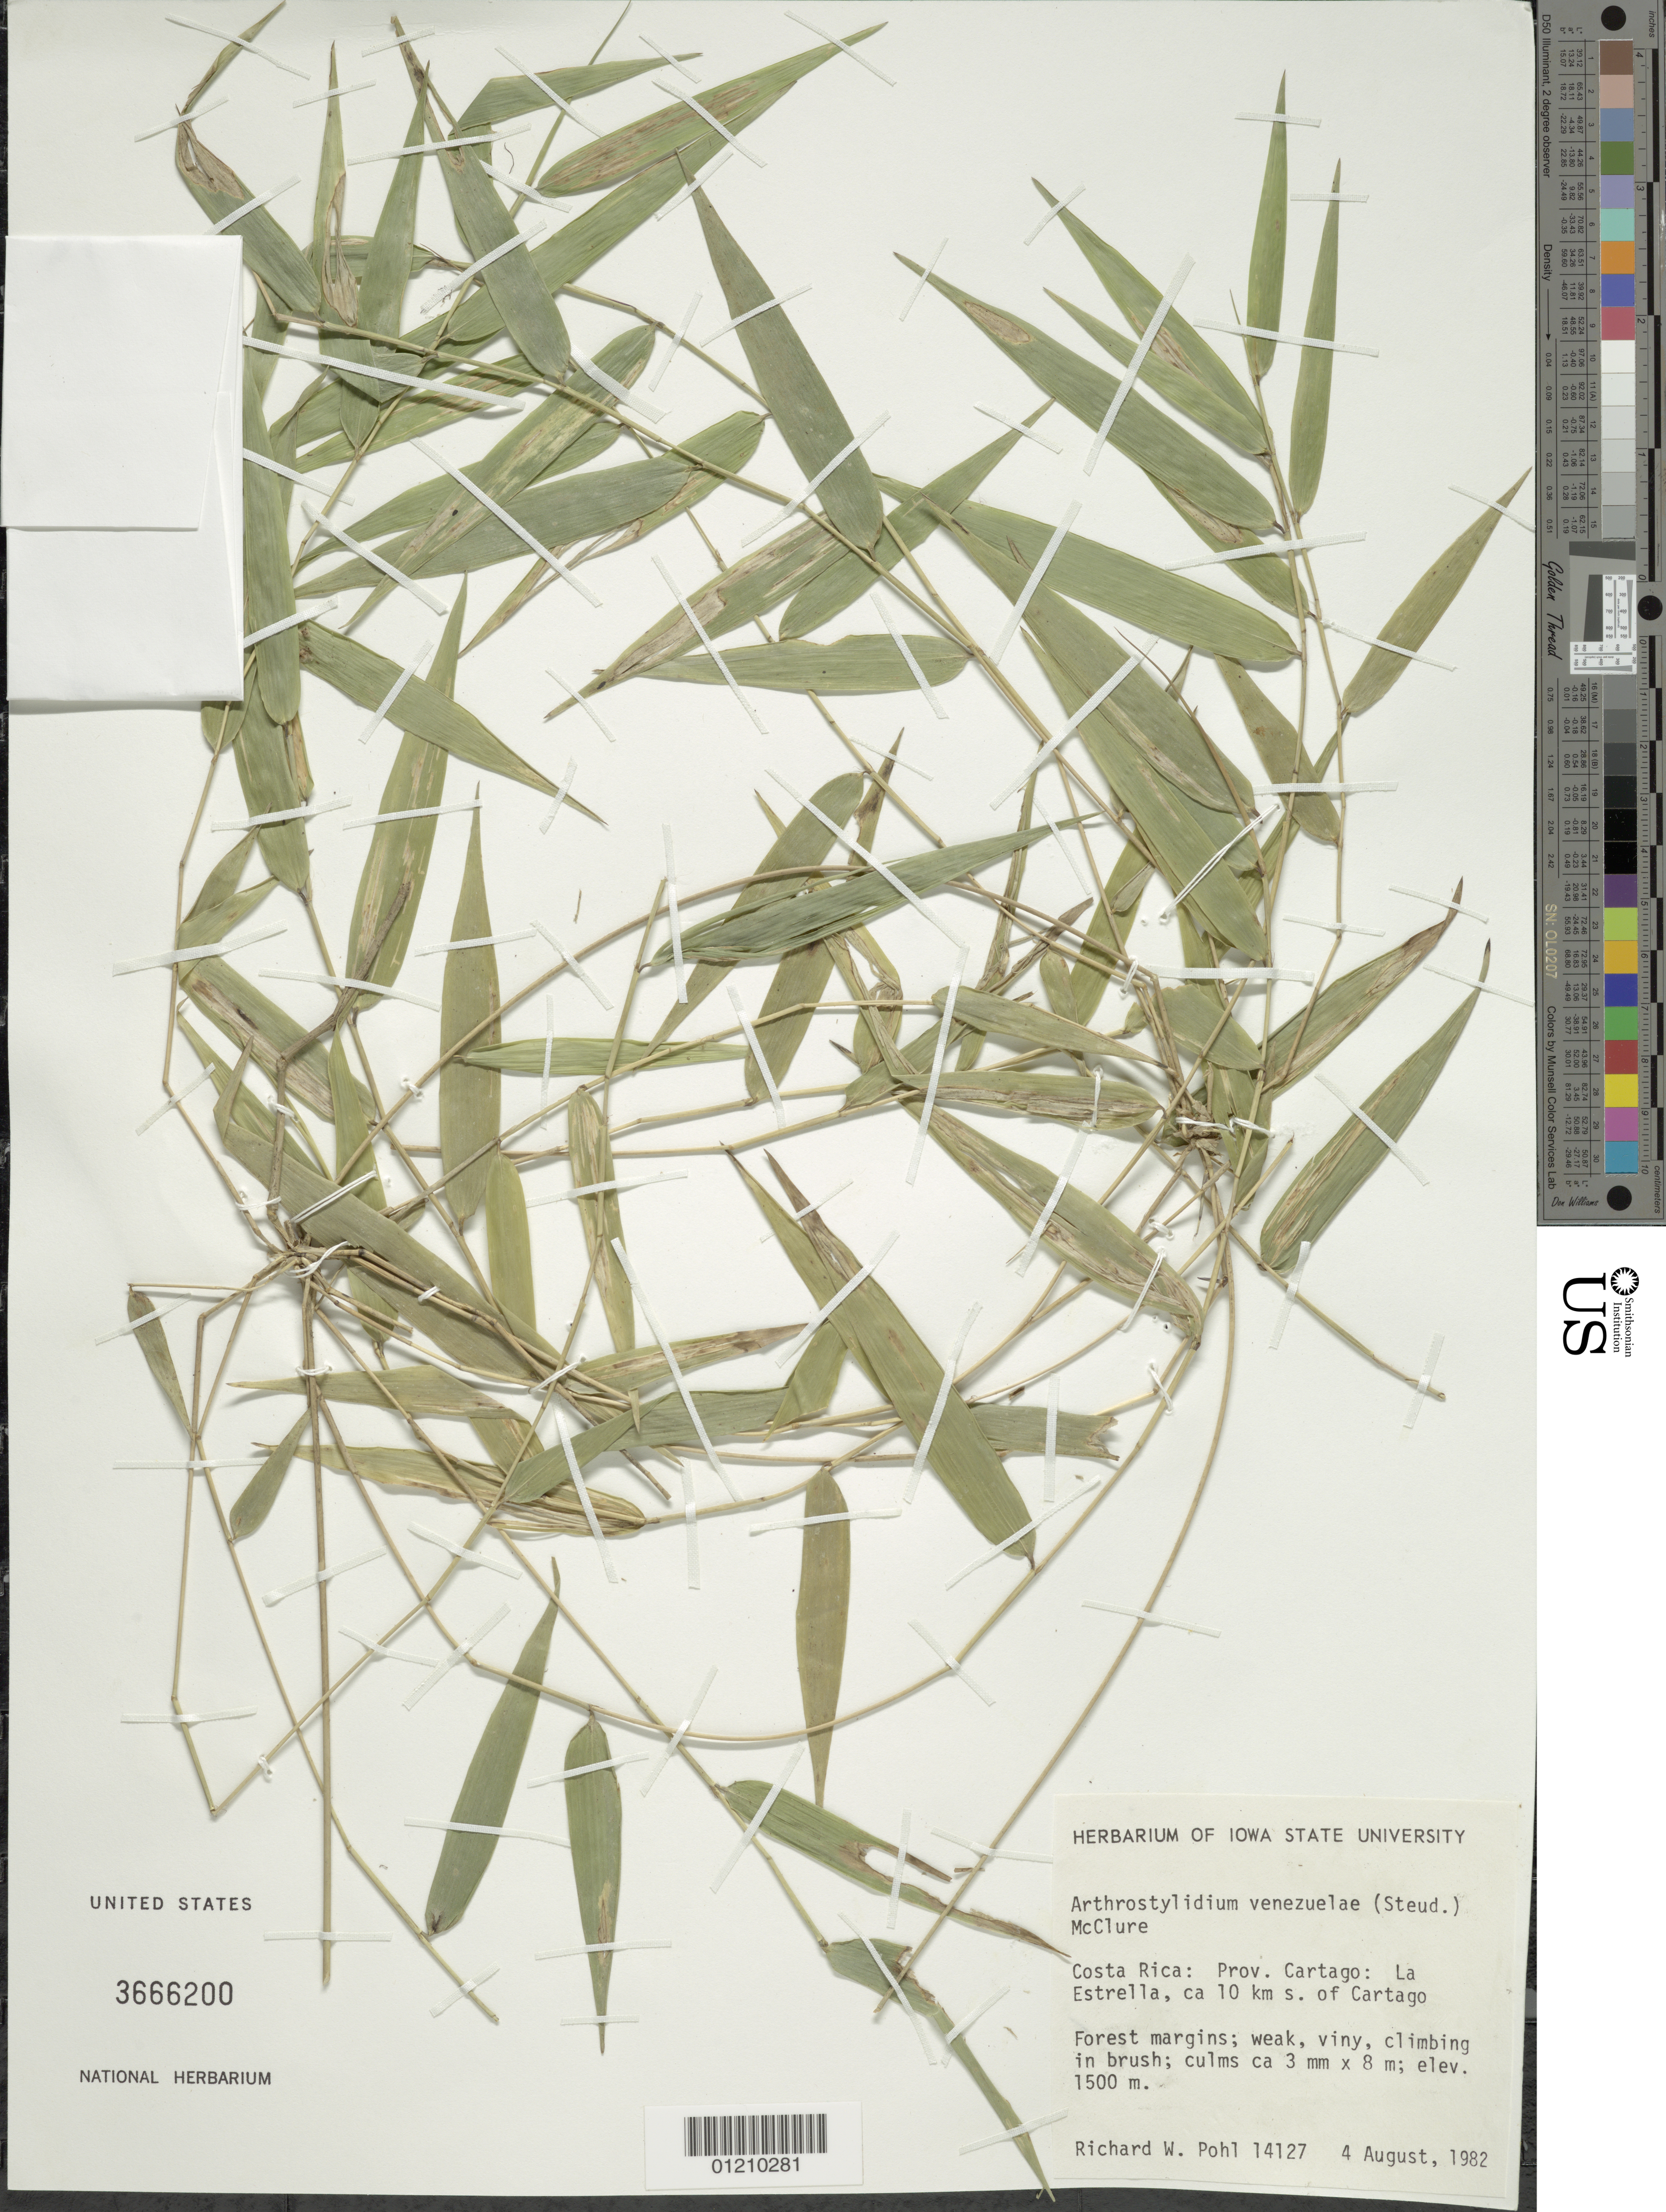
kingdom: Plantae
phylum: Tracheophyta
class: Liliopsida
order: Poales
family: Poaceae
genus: Arthrostylidium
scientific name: Arthrostylidium venezuelae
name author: (Steud.) McClure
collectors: R. W. Pohl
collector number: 14127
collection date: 1982-08-04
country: Costa Rica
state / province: Cartago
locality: La Estrella, ca 10km S. of Cartago.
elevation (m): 1500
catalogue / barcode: US 3666200